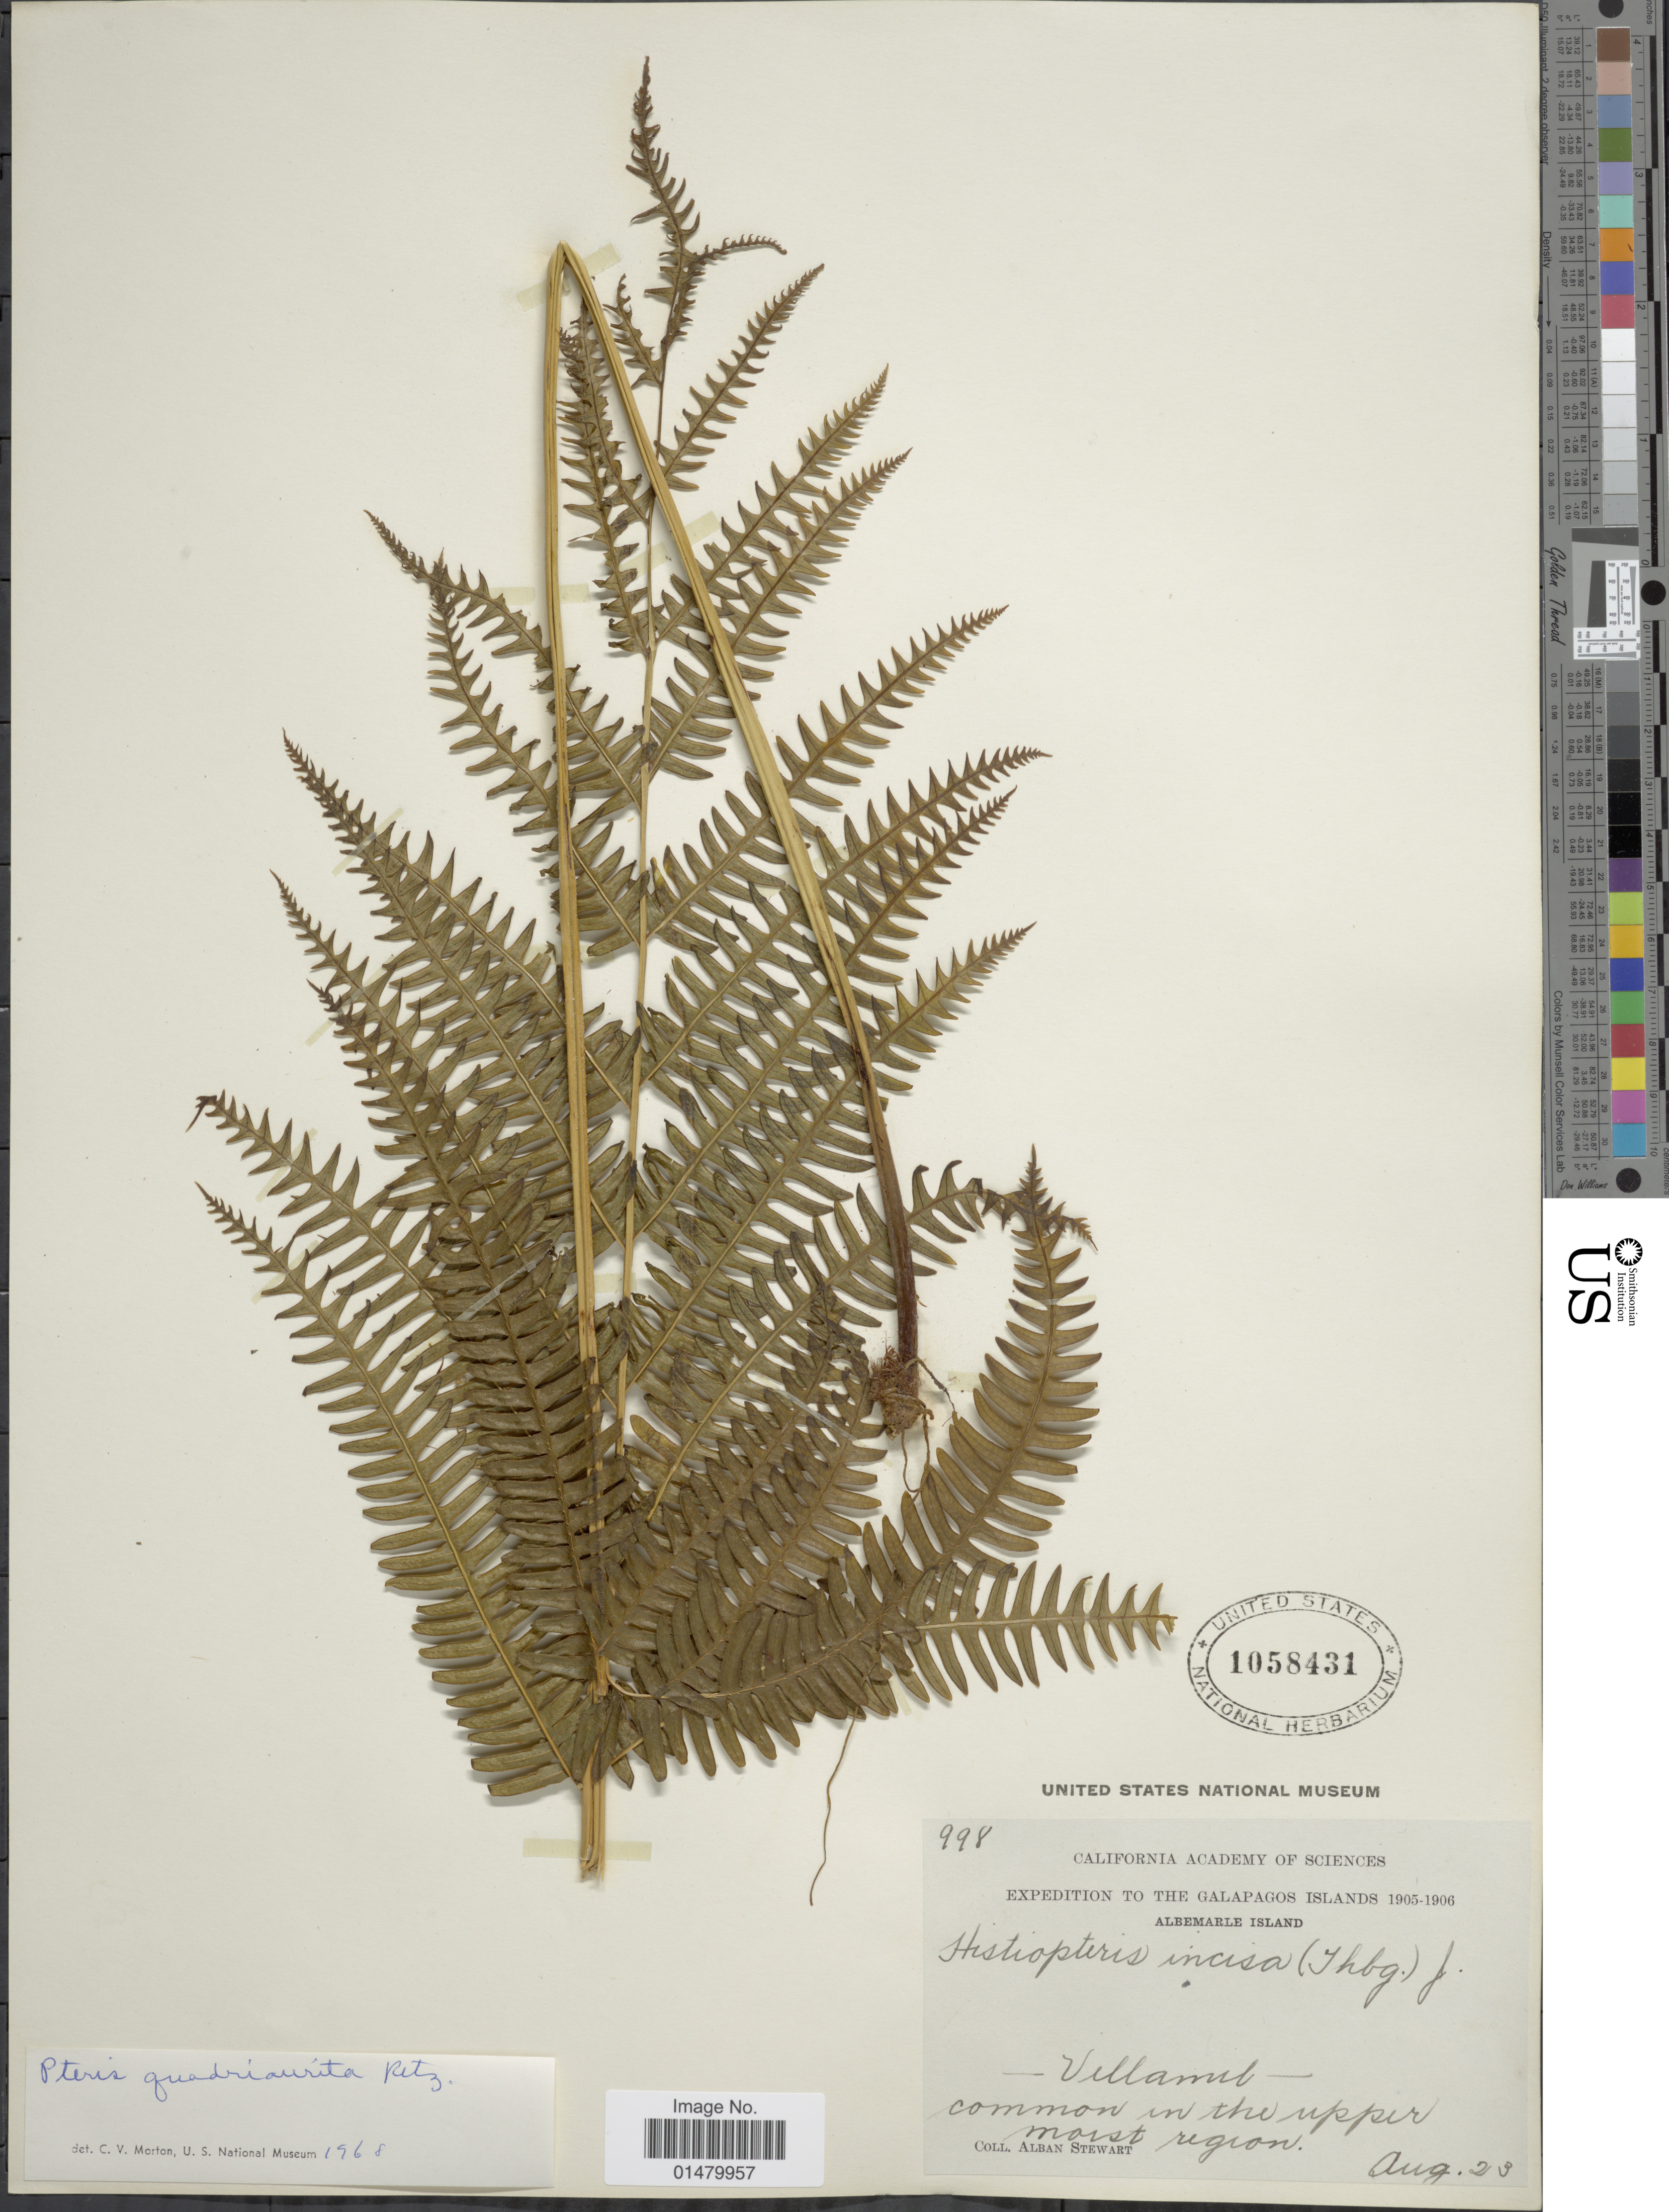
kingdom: Plantae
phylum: Tracheophyta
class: Polypodiopsida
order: Polypodiales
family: Pteridaceae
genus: Pteris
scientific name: Pteris quadriaurita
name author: Retz.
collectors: A. Stewart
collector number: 998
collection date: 1905-08-23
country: Ecuador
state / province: Colón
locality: The Galapagos Islands. Albemarle Island. Villamil.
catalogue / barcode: US 1058431